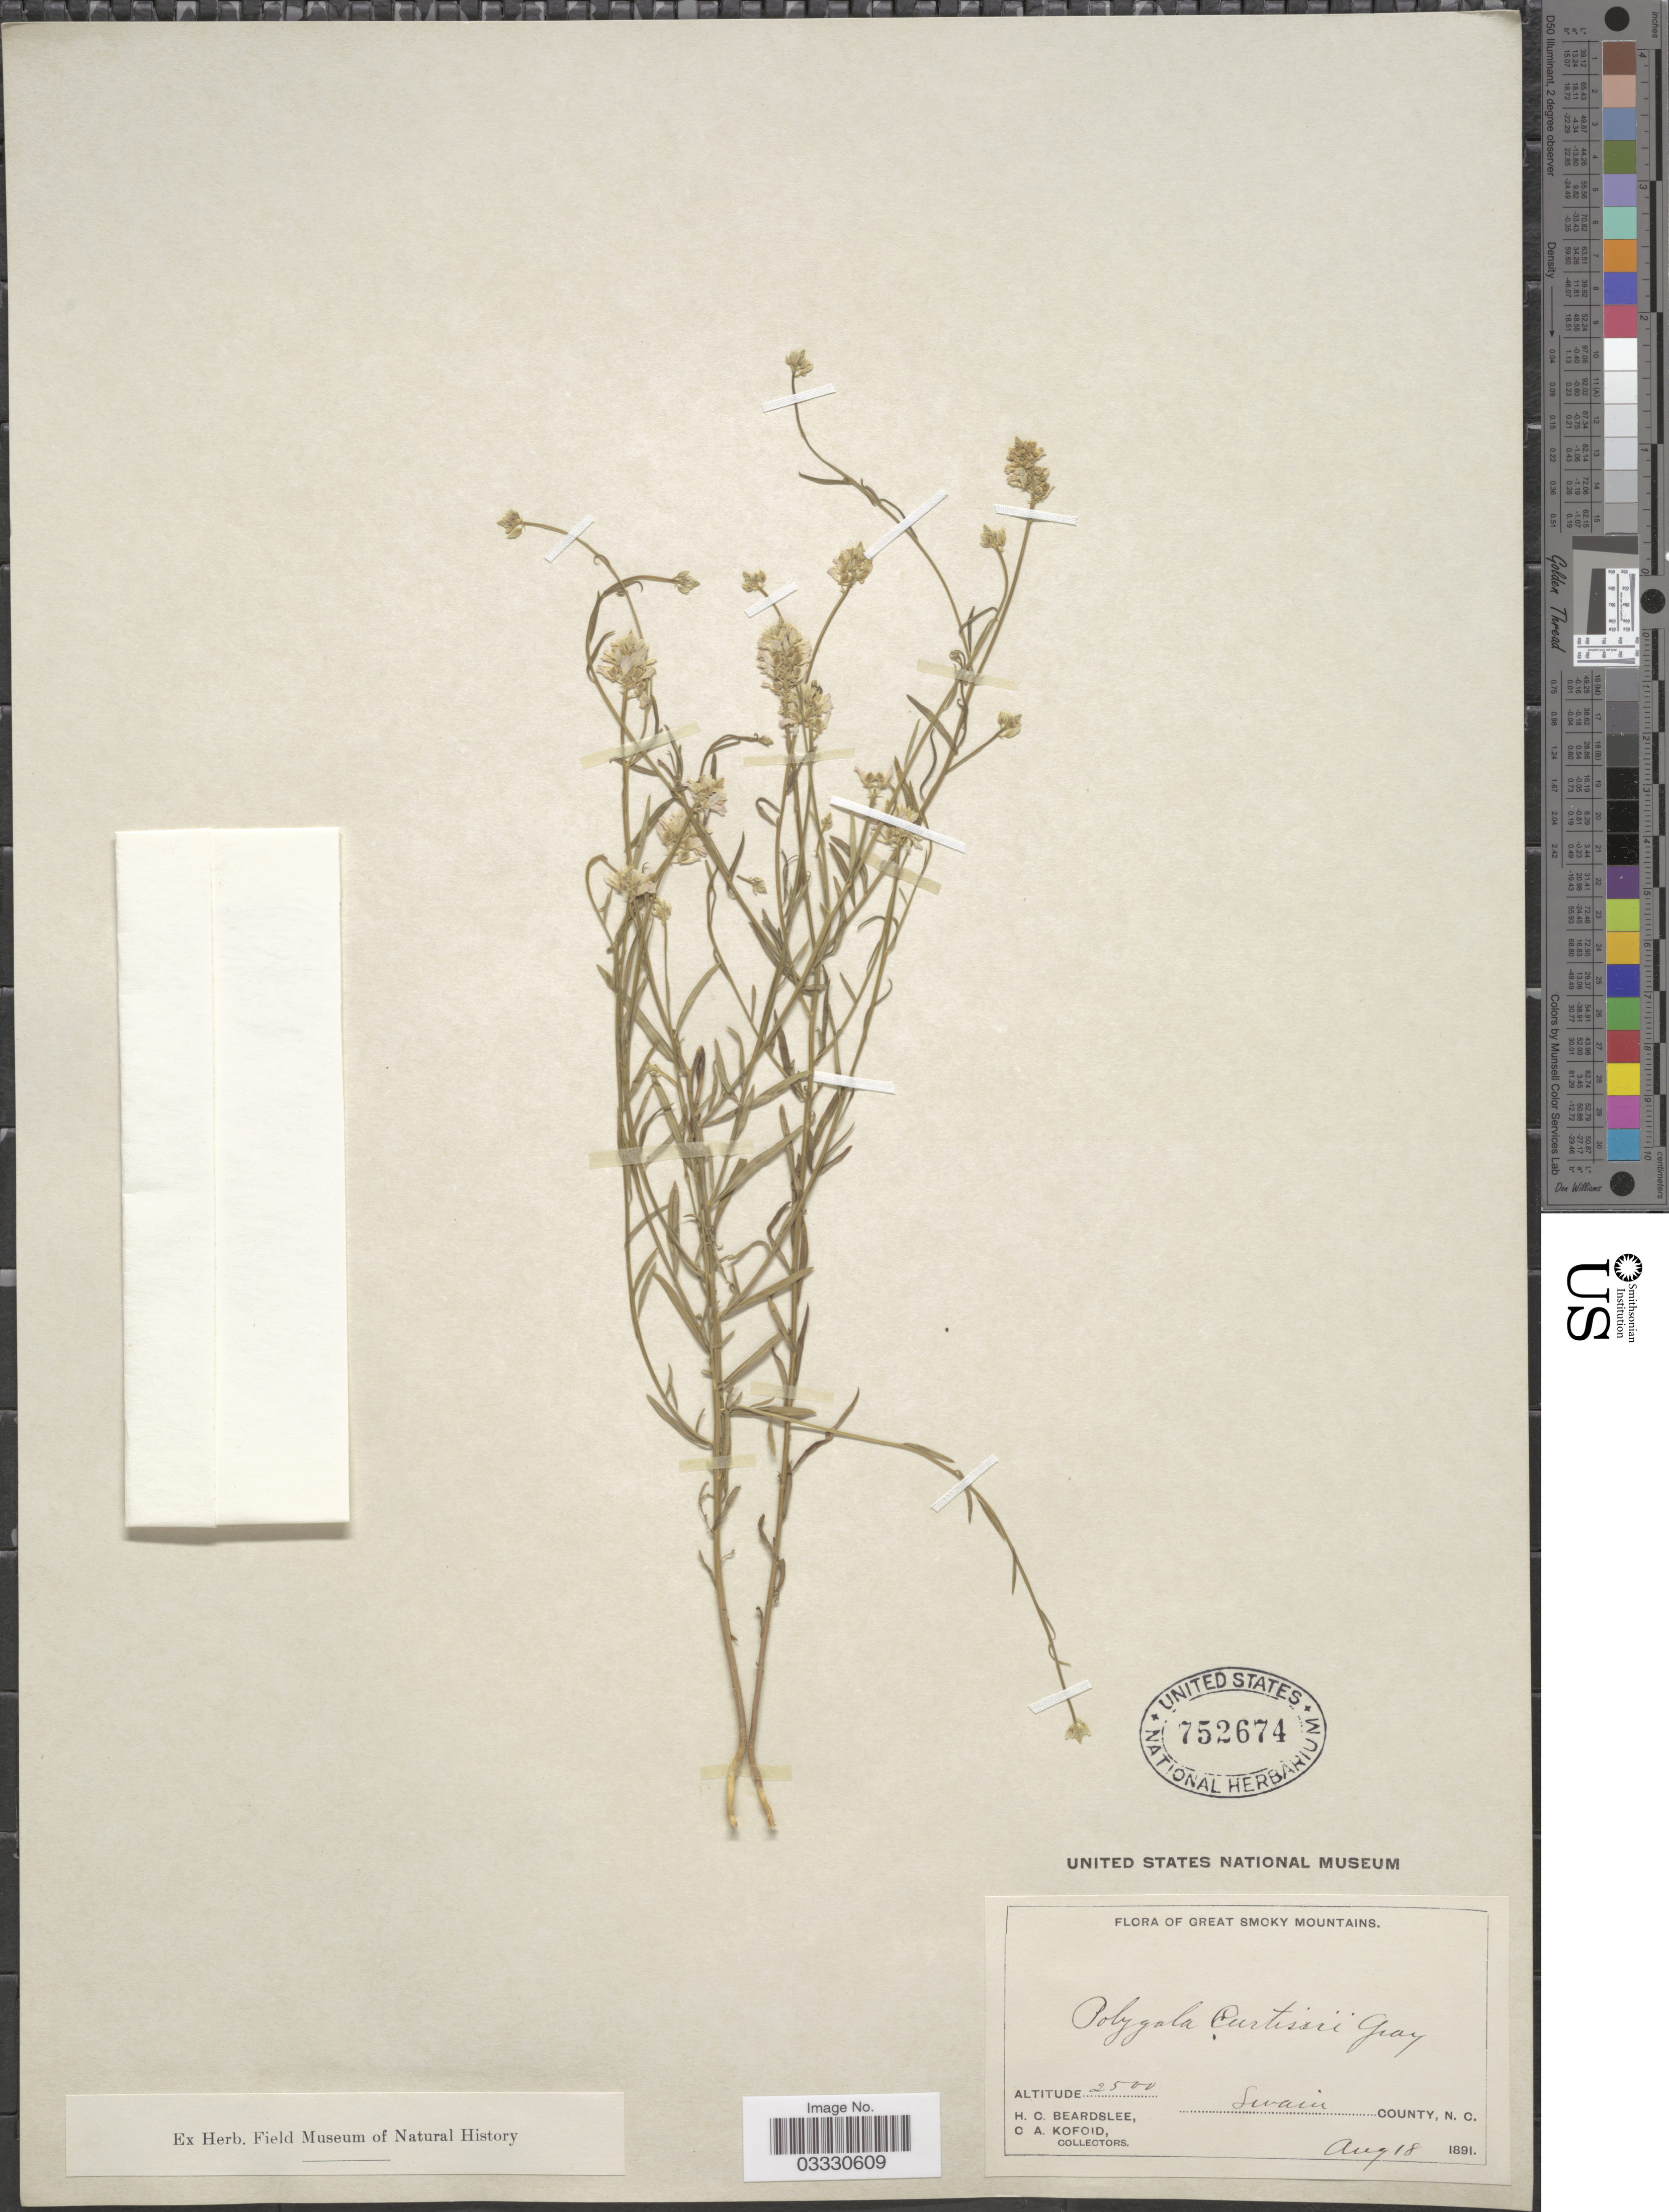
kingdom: Plantae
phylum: Tracheophyta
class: Magnoliopsida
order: Fabales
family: Polygalaceae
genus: Polygala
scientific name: Polygala curtissii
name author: A. Gray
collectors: H. Beardslee & C. Kofoid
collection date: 1891-08-18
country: United States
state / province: North Carolina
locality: Great Smoky Mountains. Swain County.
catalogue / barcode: US 752674